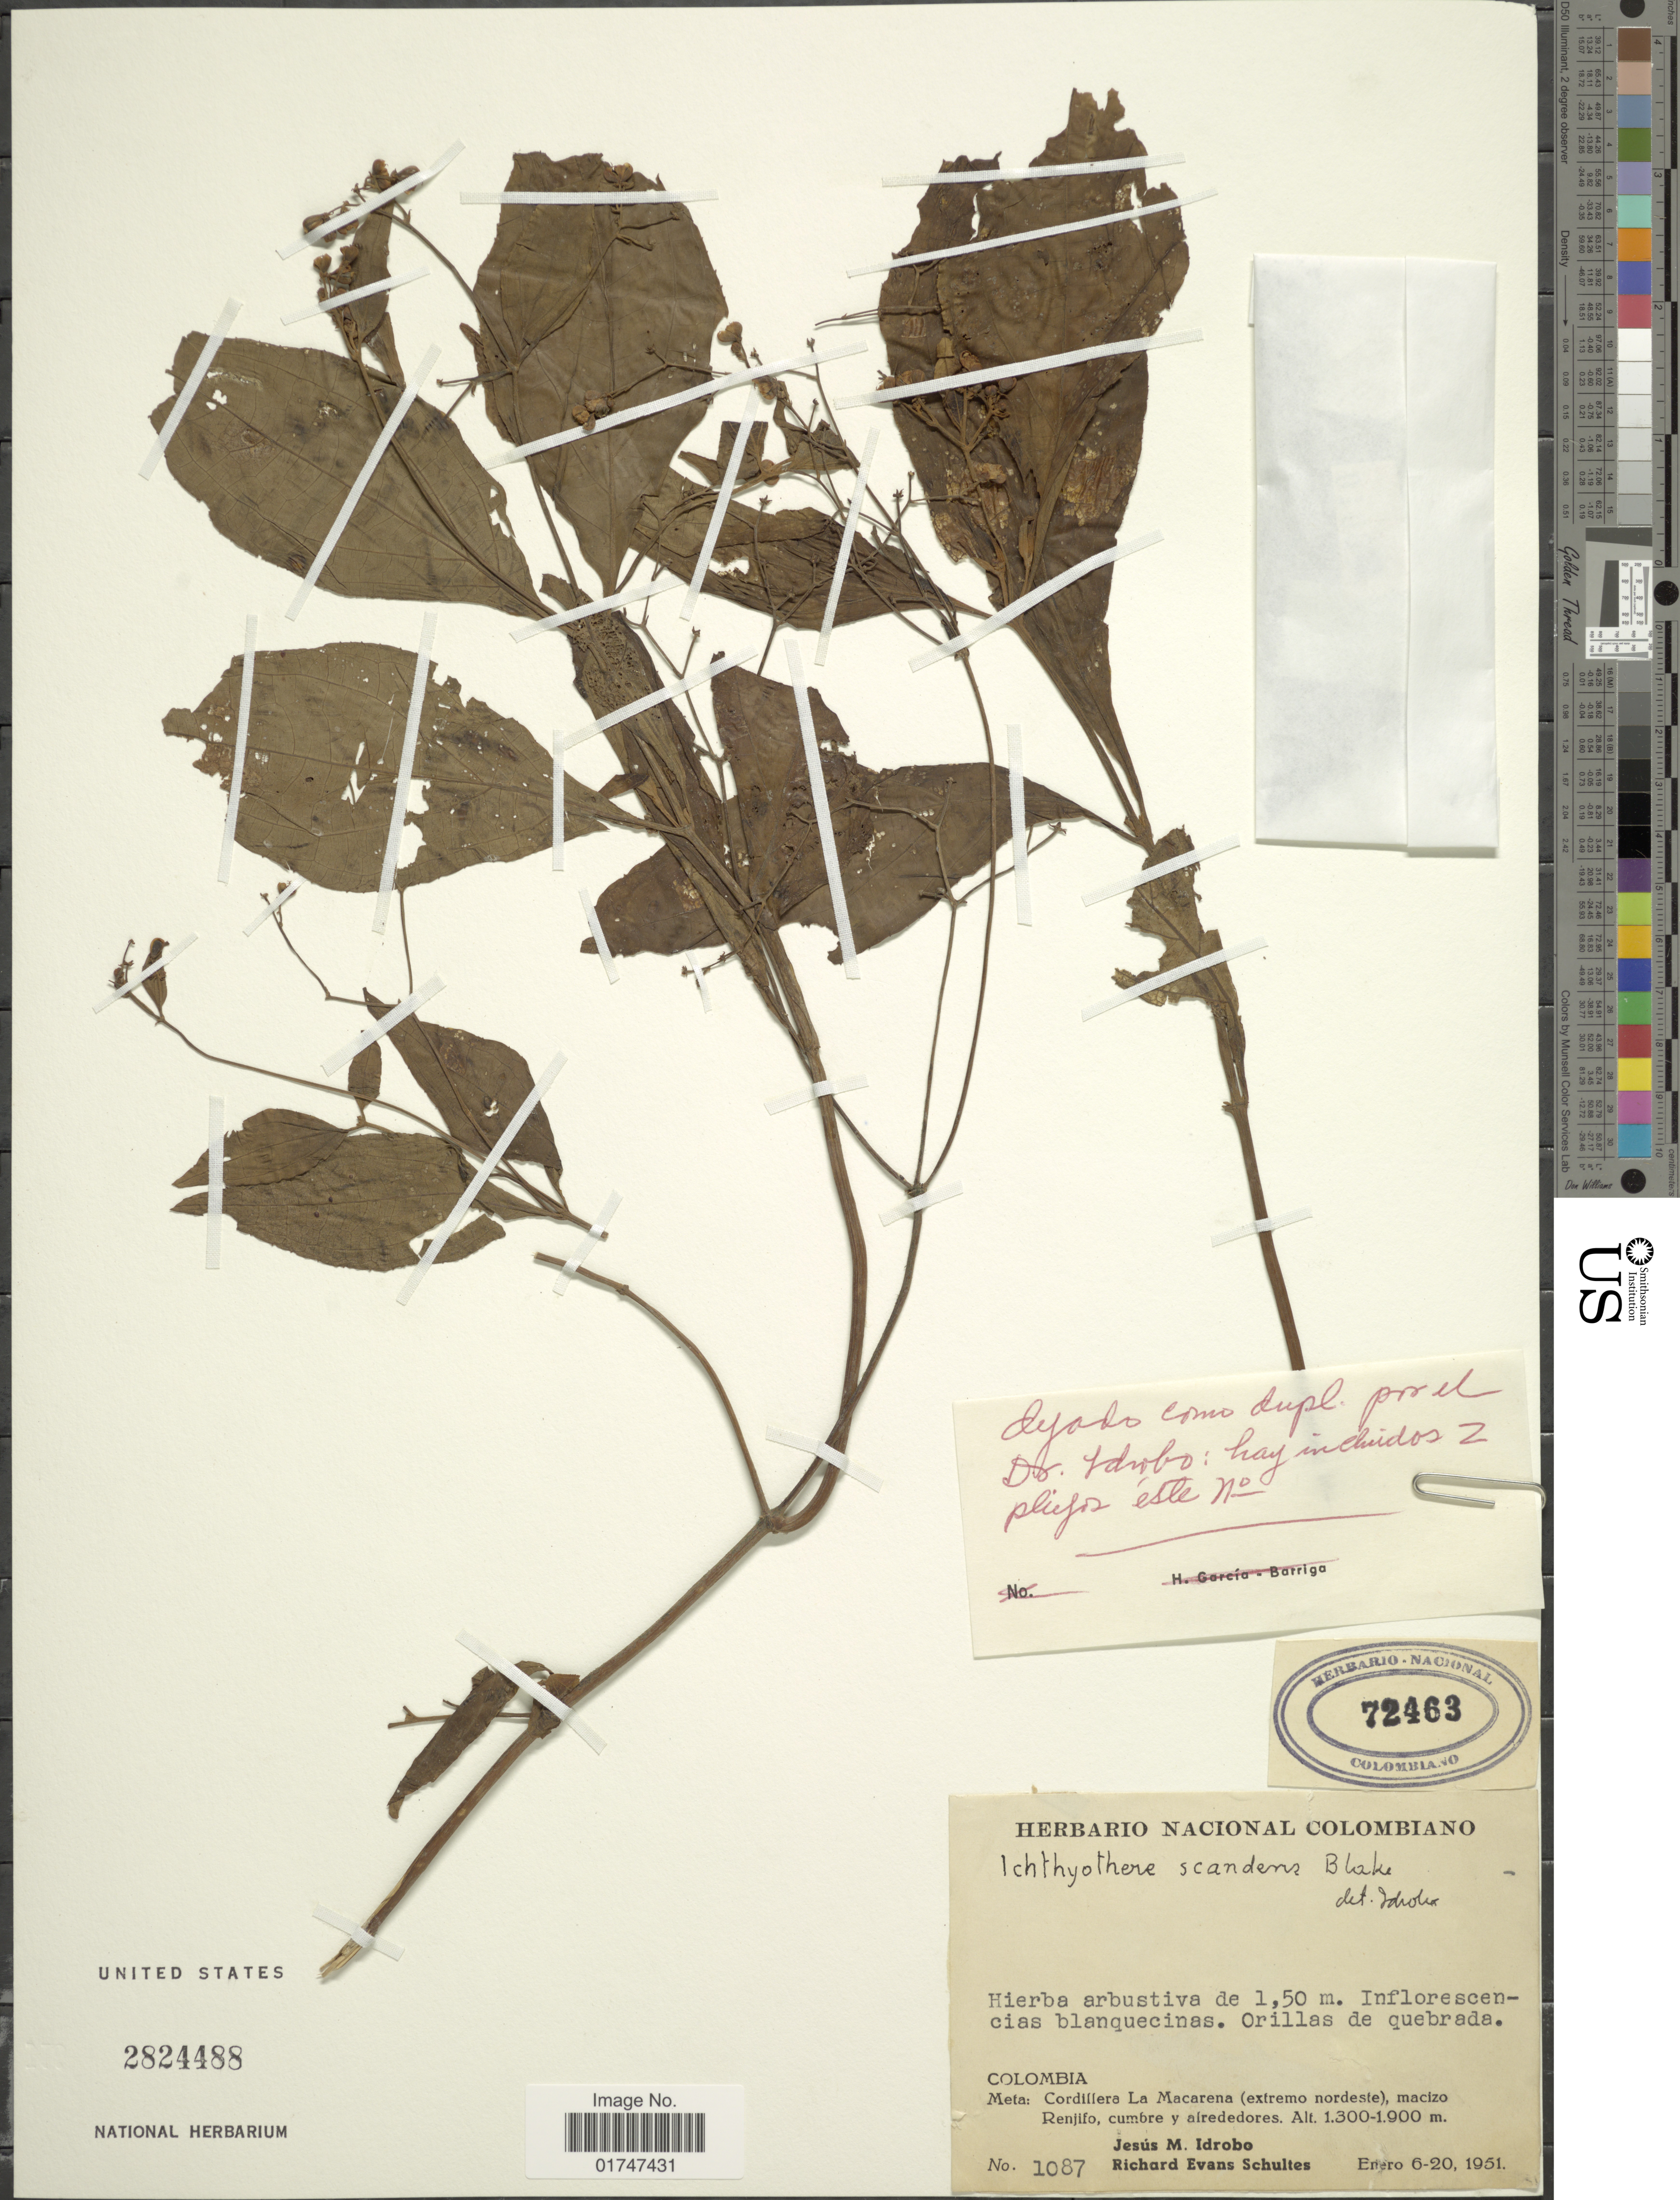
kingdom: Plantae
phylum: Tracheophyta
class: Magnoliopsida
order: Asterales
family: Asteraceae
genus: Ichthyothere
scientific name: Ichthyothere scandens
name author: S.F. Blake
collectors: J. M. Idrobo & R. E. Schultes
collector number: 1087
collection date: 1951-01-06/1951-01-20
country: Colombia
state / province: Meta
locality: Colombia. Meta: Cordillera La Macarena (extremo nordeste), macizo Renjifo, cumbre y alrededores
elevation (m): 1300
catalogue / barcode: US 2824488